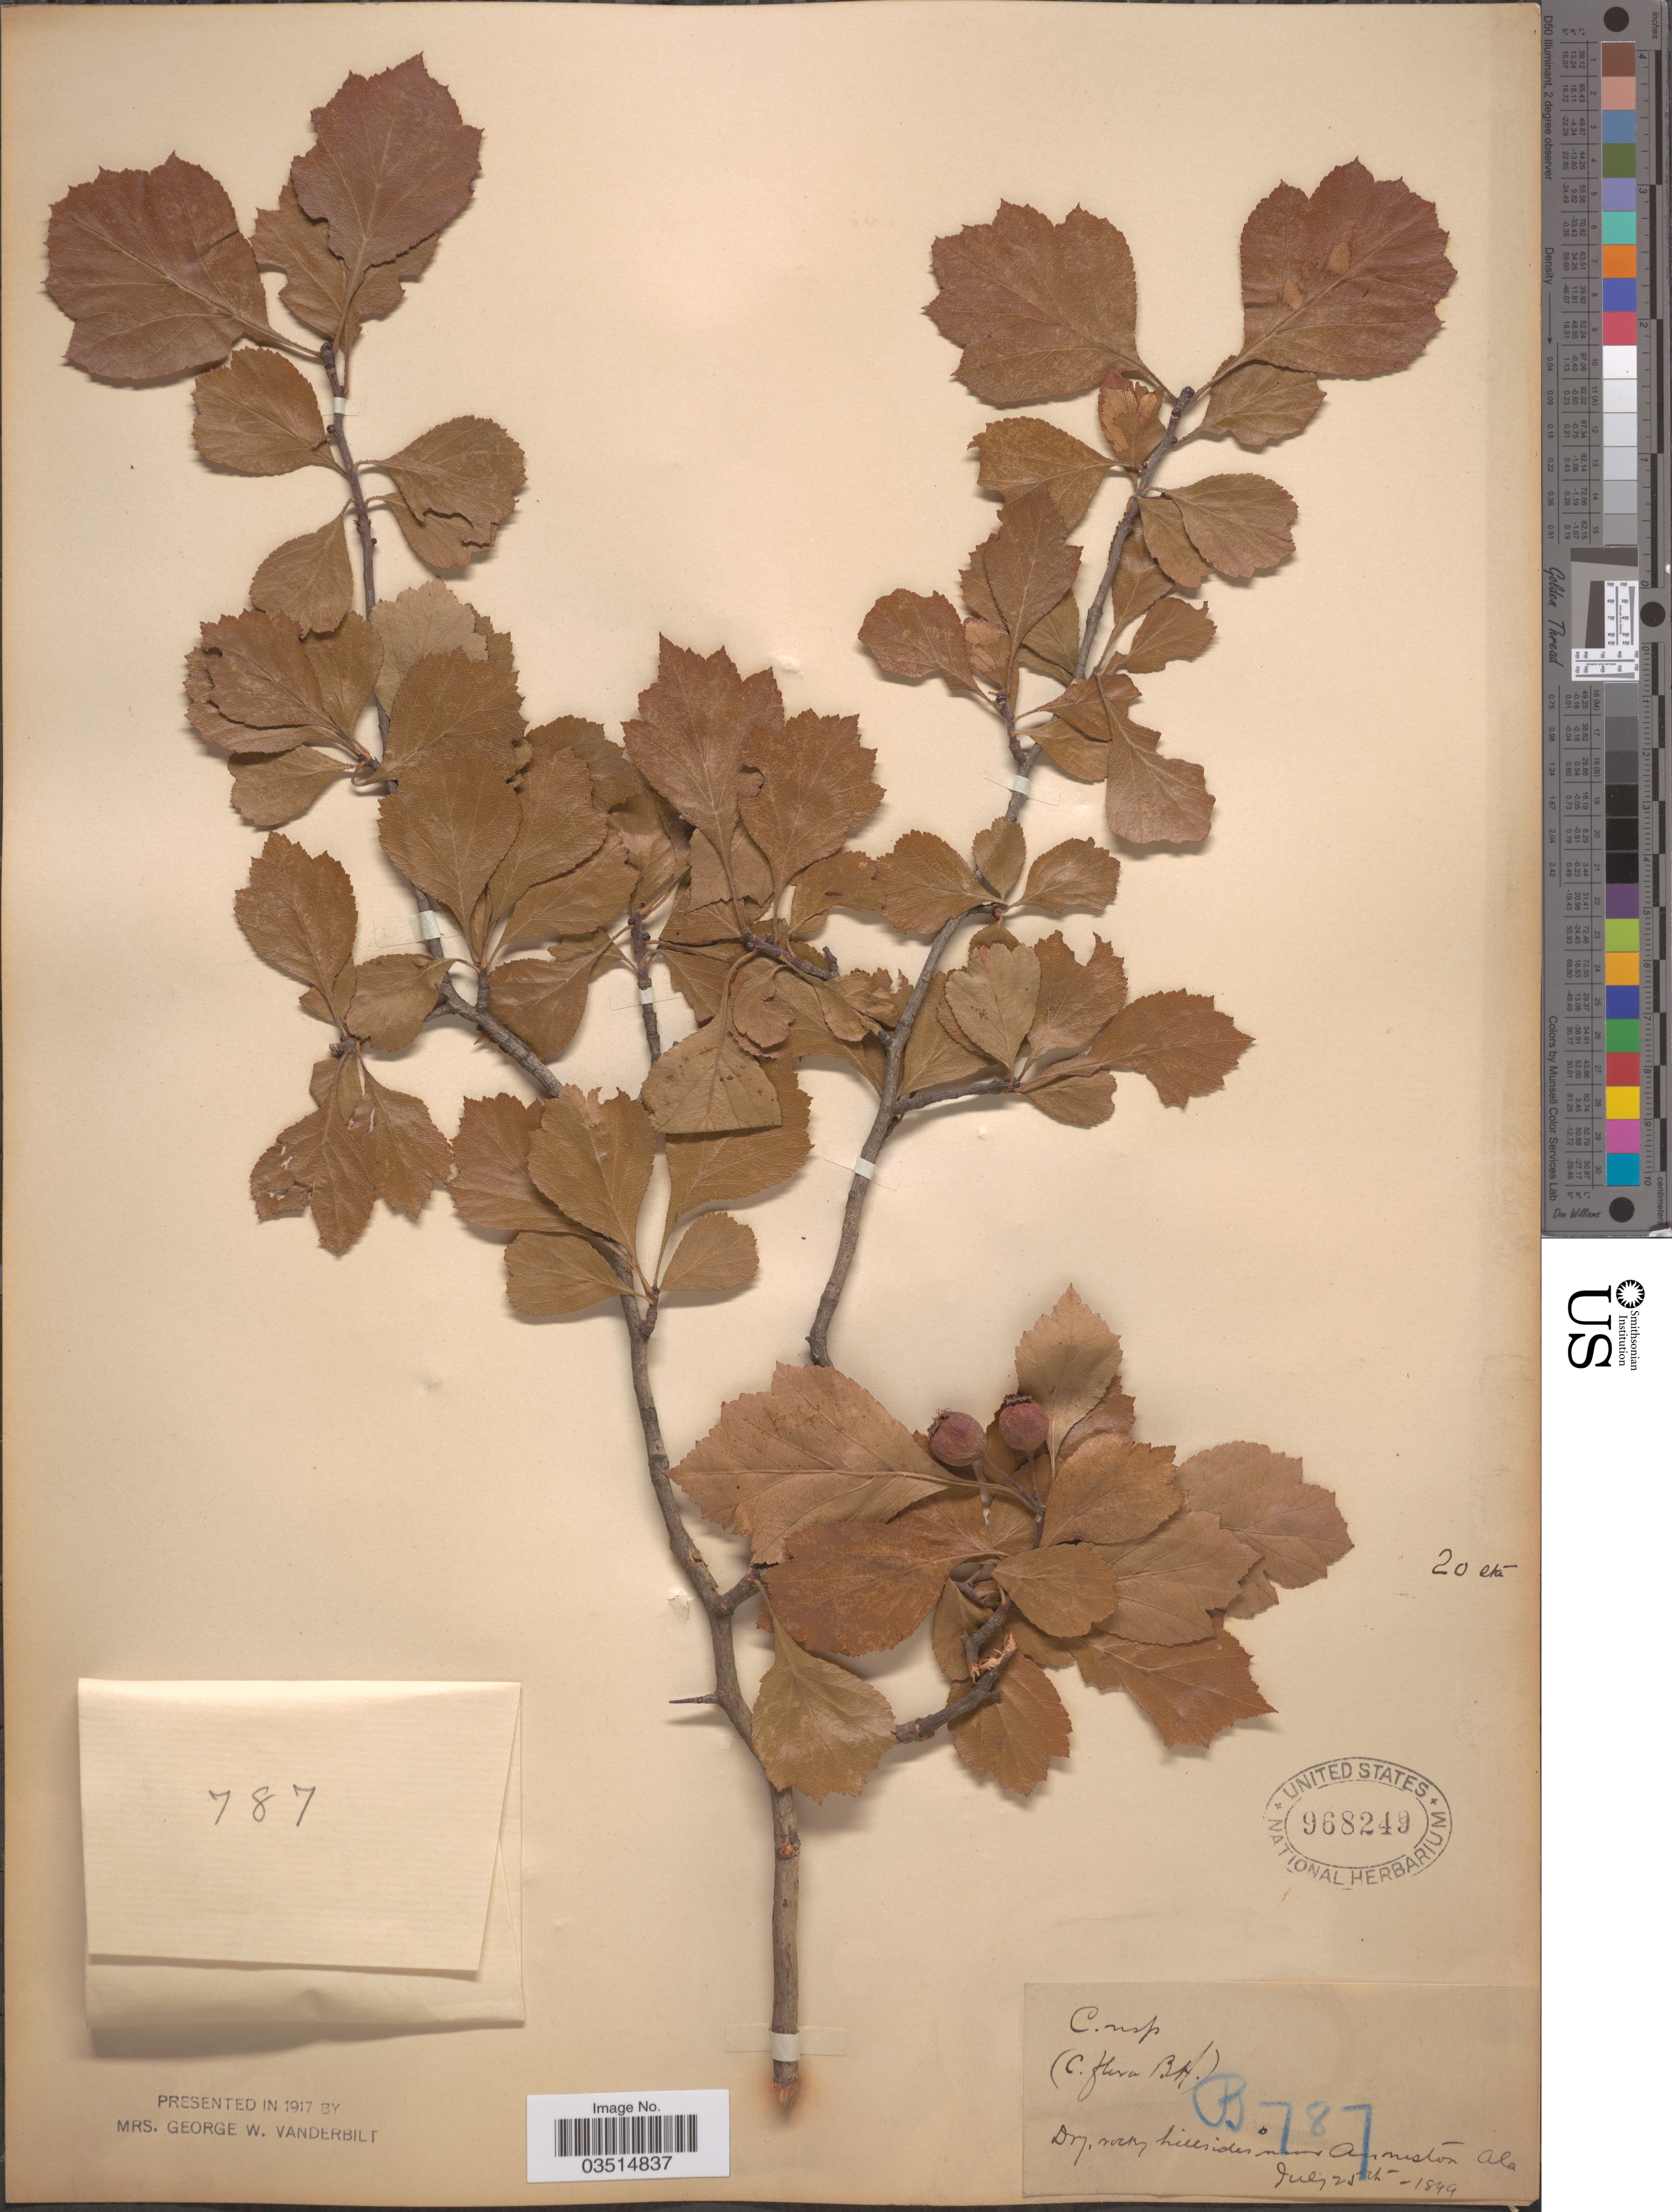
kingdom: Plantae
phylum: Tracheophyta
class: Magnoliopsida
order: Rosales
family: Rosaceae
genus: Crataegus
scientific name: Crataegus flava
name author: Aiton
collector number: B787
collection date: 1899-07-25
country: United States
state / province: Alabama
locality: Near Anniston.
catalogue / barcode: US 968249